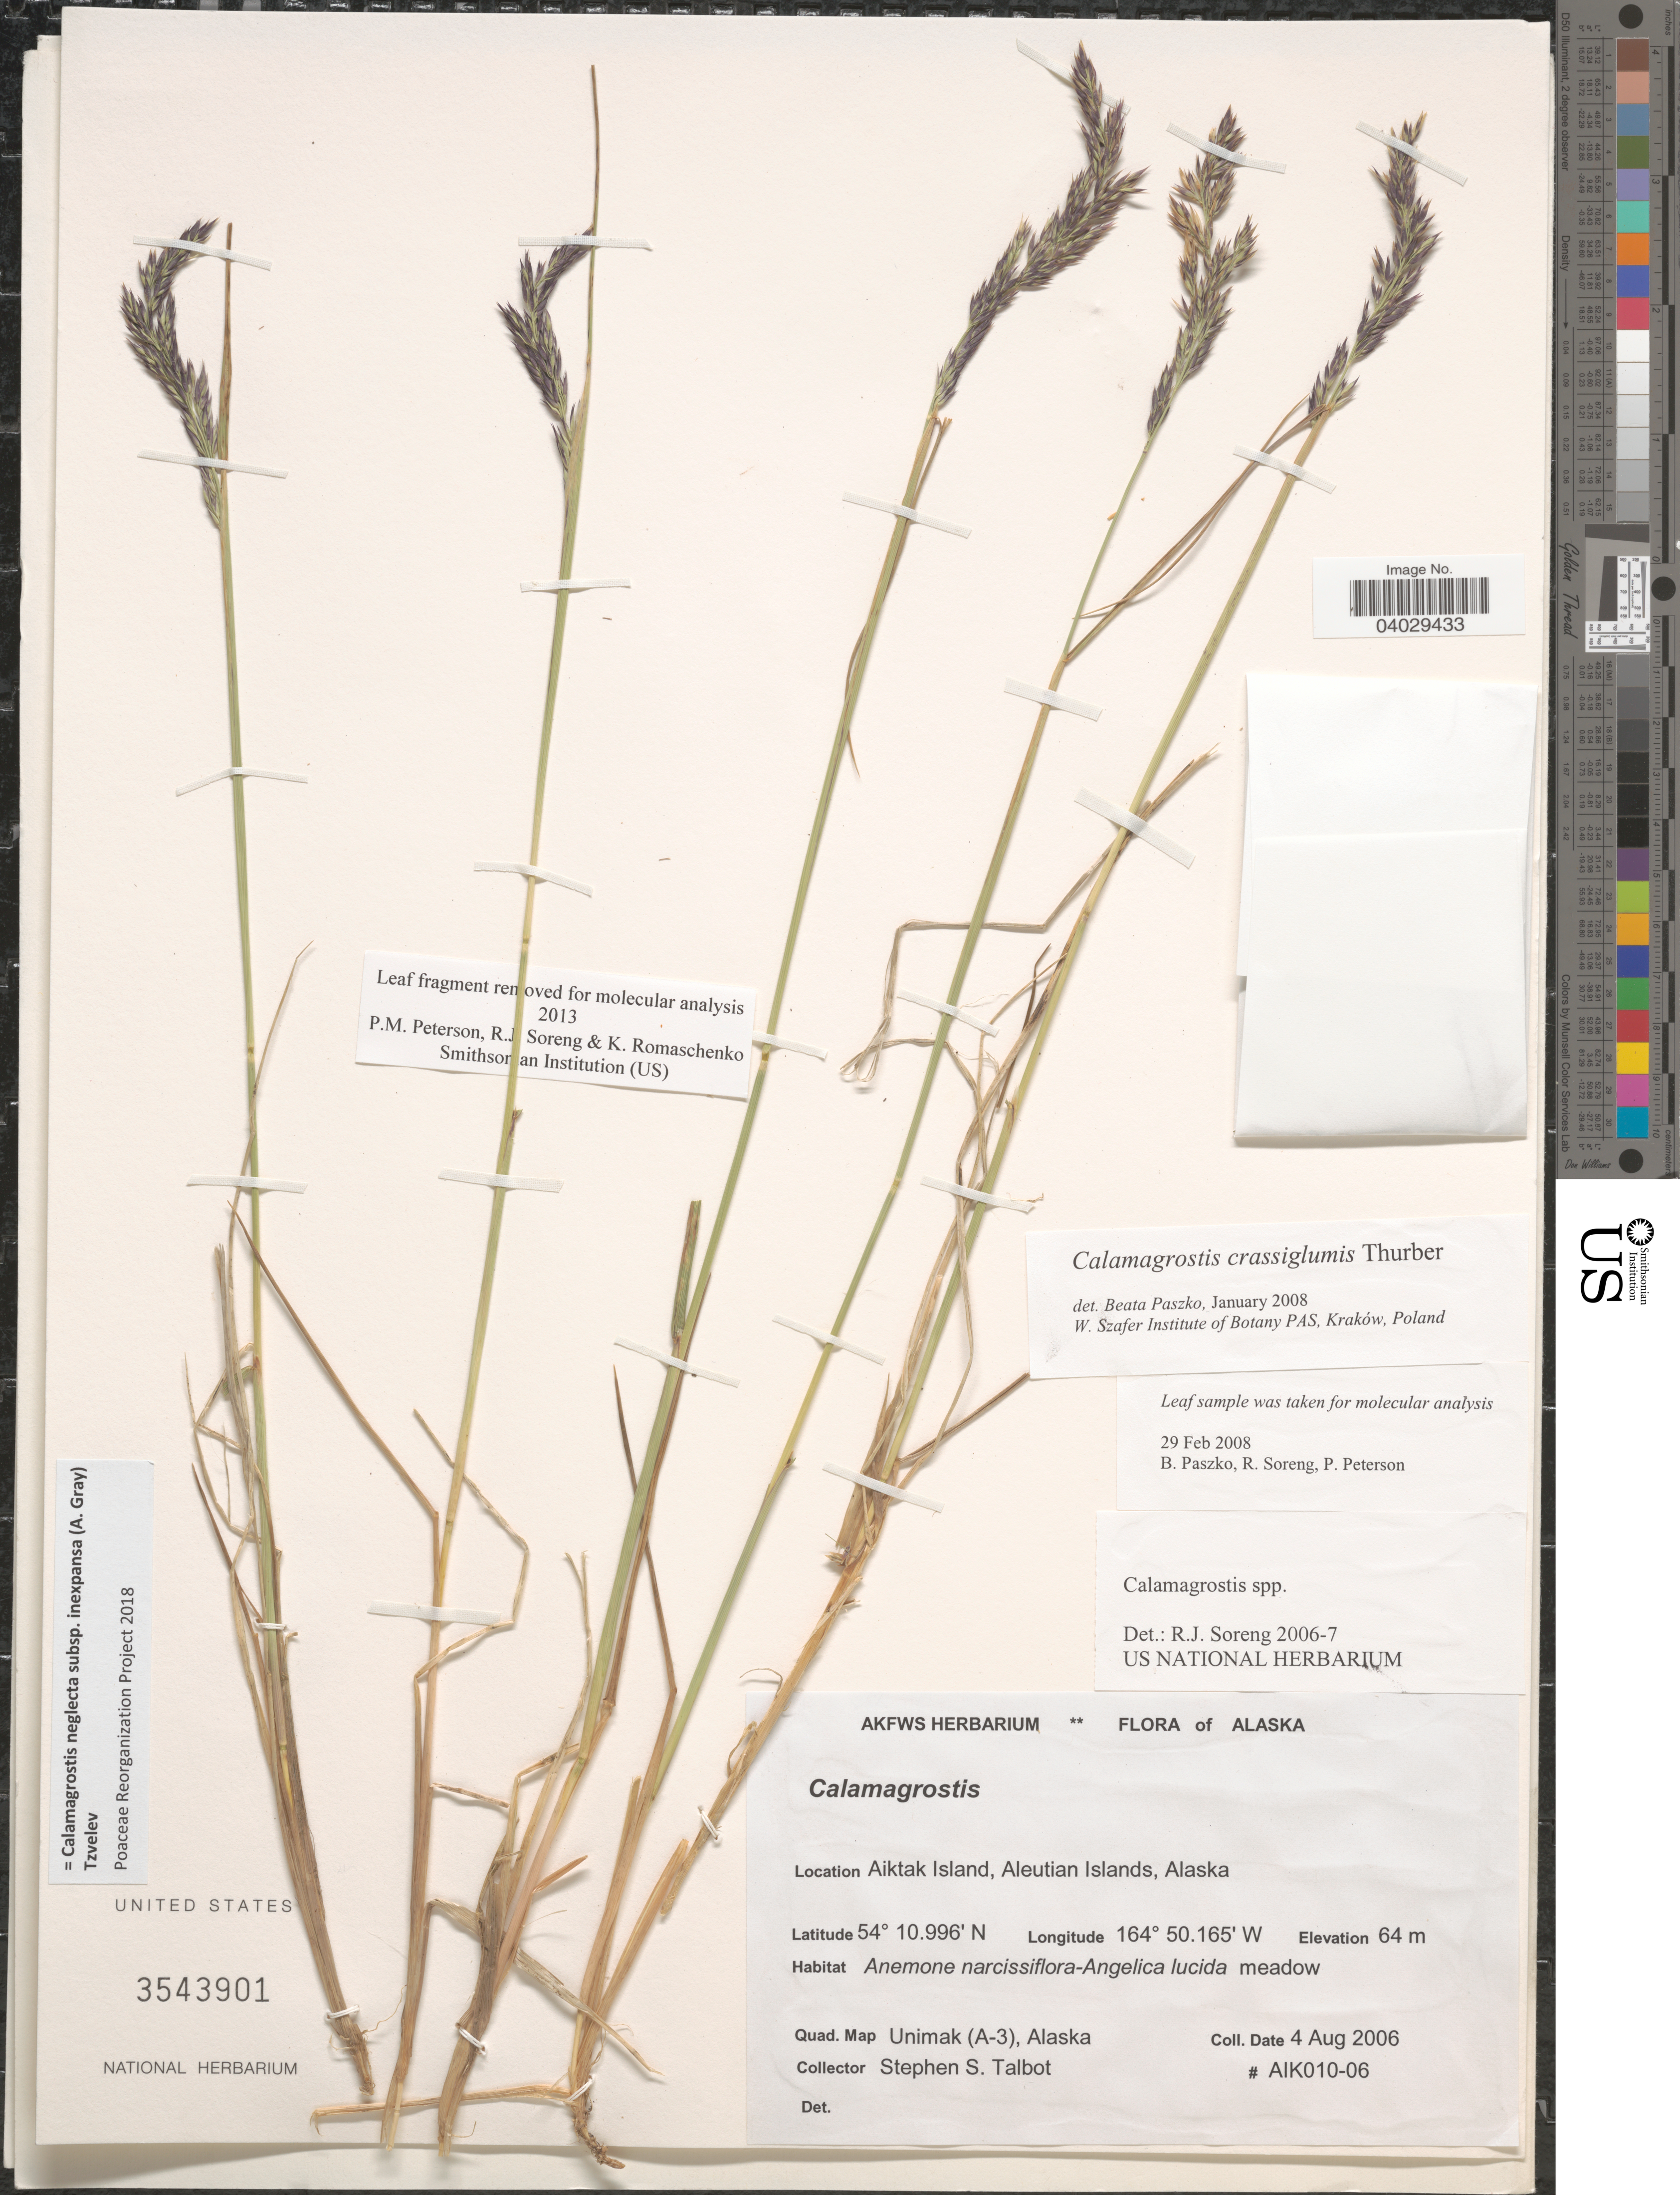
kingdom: Plantae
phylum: Tracheophyta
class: Liliopsida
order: Poales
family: Poaceae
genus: Calamagrostis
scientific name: Calamagrostis neglecta subsp. inexpansa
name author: (A. Gray) Tzvelev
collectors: S. S. Talbot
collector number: AIK010-06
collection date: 2006-08-04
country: United States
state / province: Alaska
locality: Aiktak Island, Aleutian Islands, Alaska. Quad. Map Unimak (A-3), Alaska.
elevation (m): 64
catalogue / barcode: US 3543901